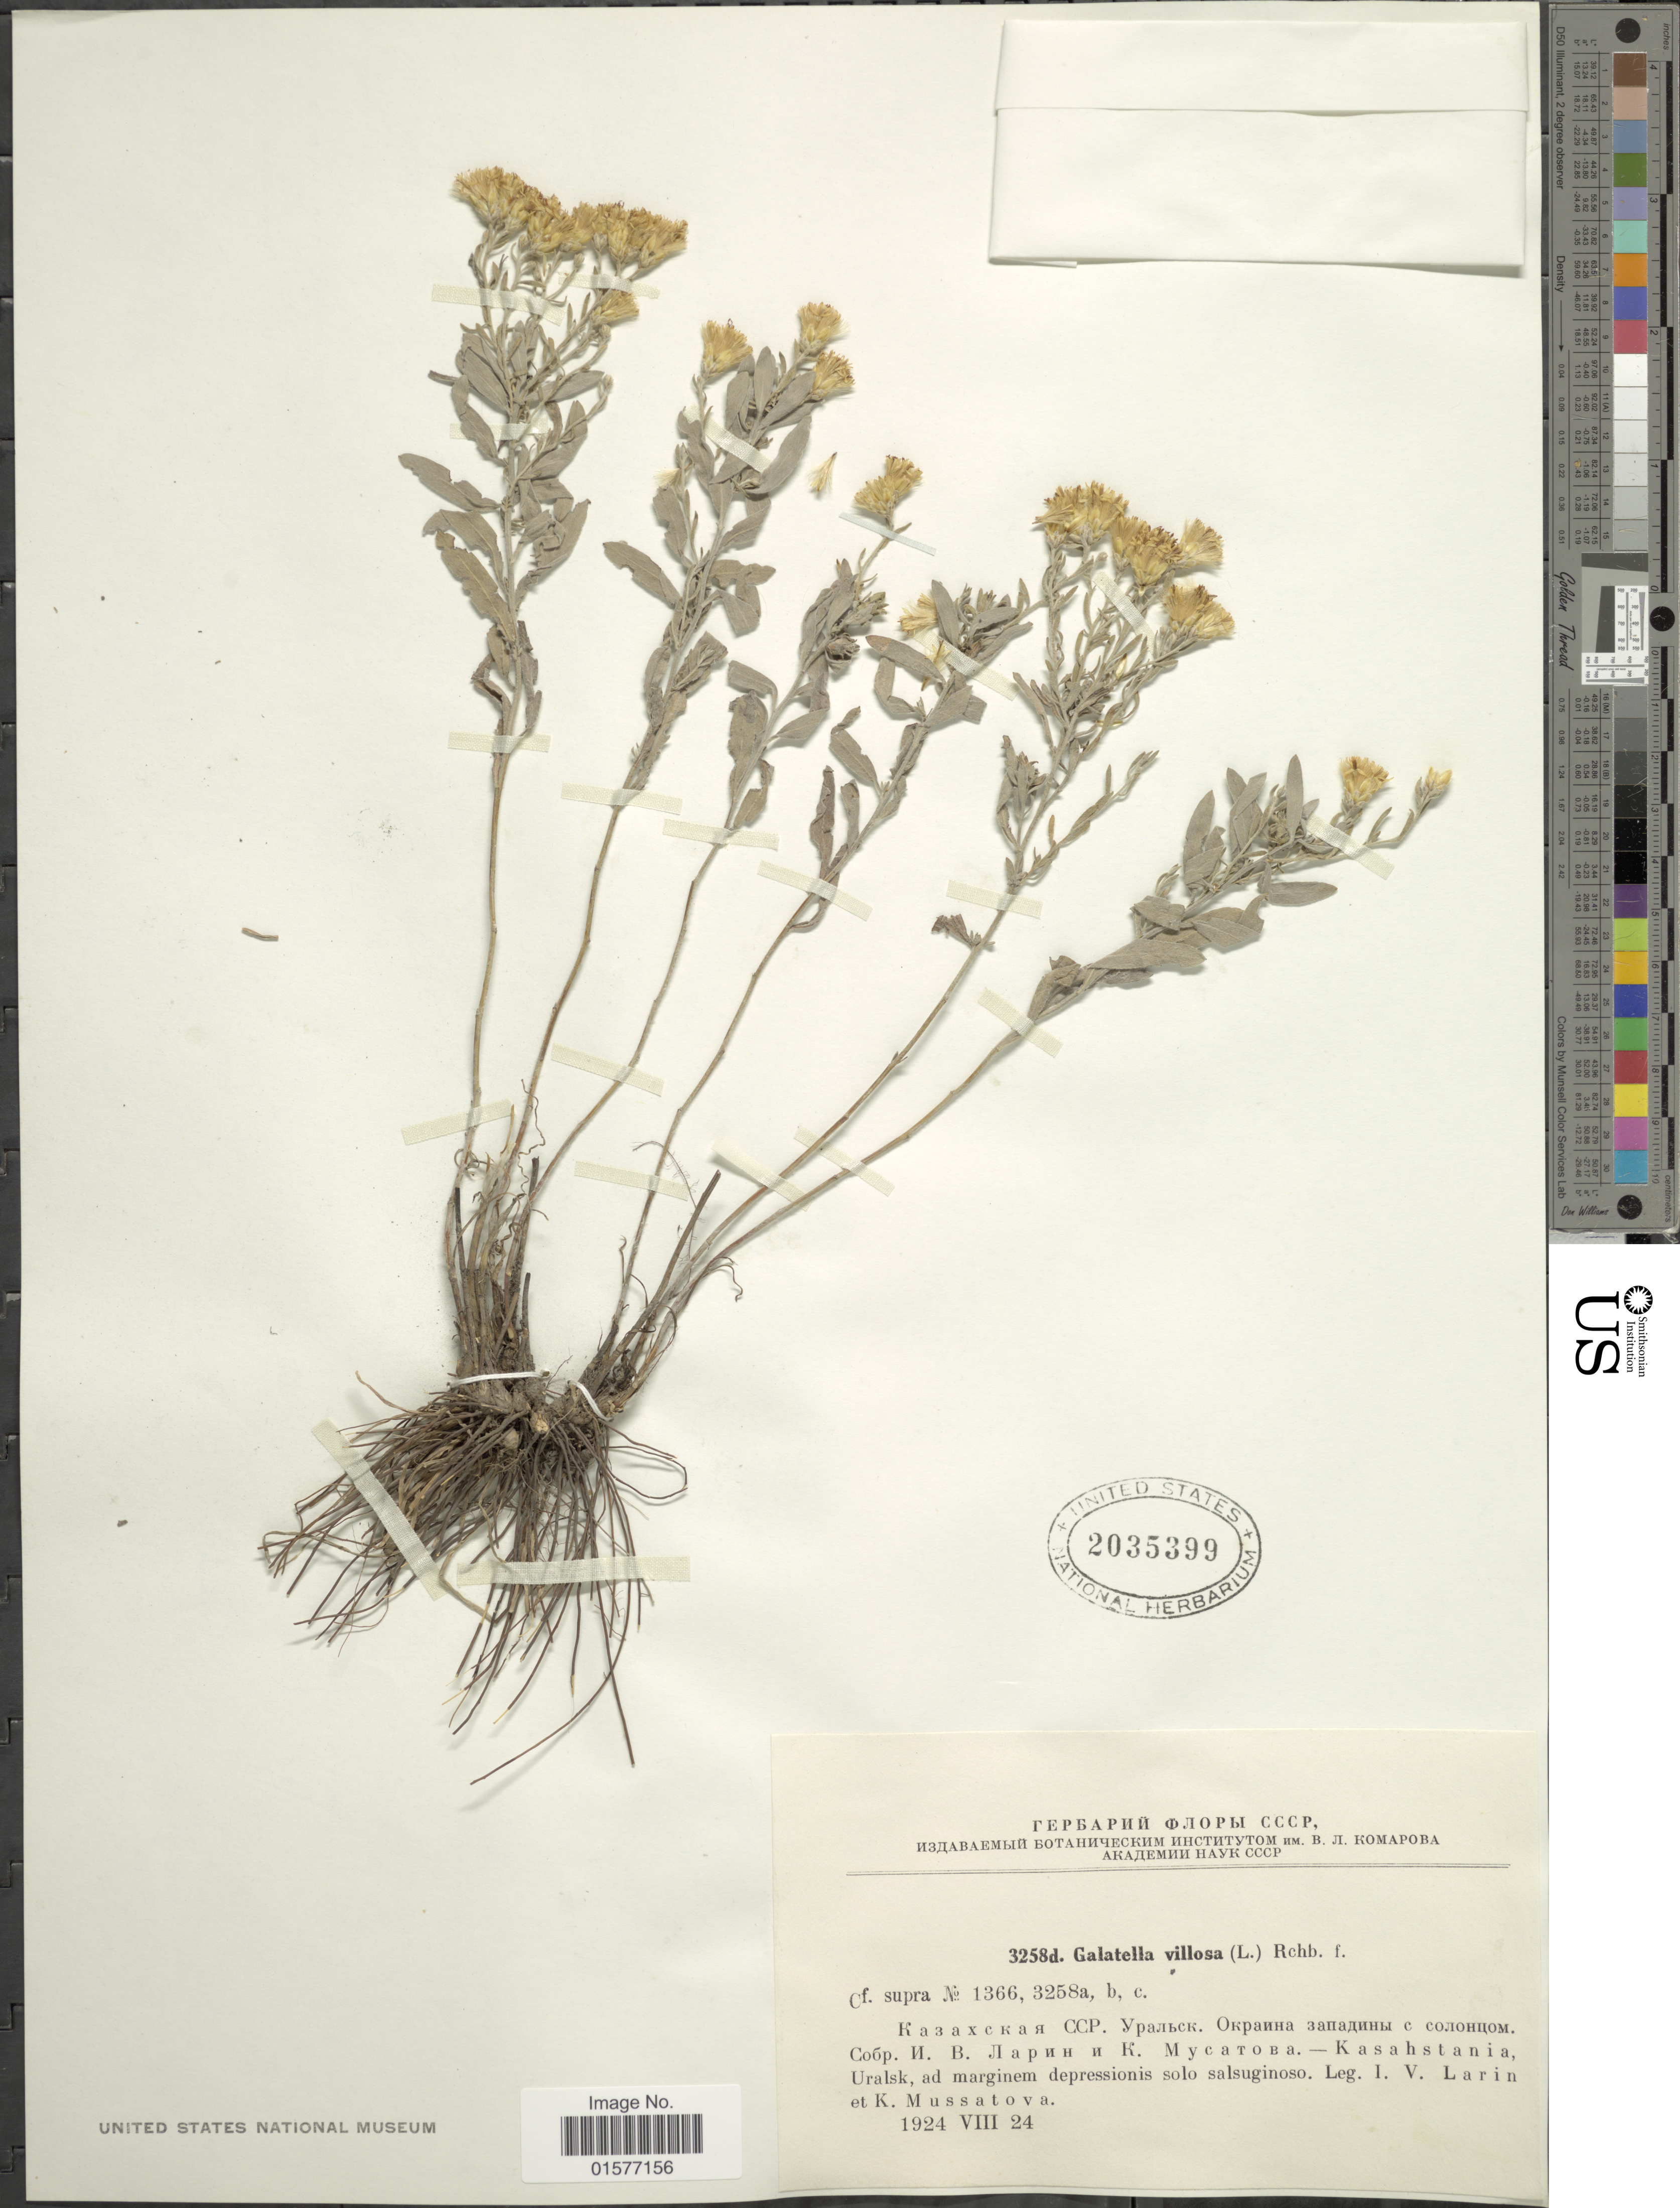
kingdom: Plantae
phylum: Tracheophyta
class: Magnoliopsida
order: Asterales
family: Asteraceae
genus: Linosyris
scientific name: Linosyris villosa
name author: (L.) DC.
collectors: I. Larin & K. Mussatova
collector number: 3258d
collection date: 1924-08-24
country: Kazakhstan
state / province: West Kazakhstan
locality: Kasahstania, Uralsk, ad marginem depressionis solo salsuginoso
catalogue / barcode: US 2035399